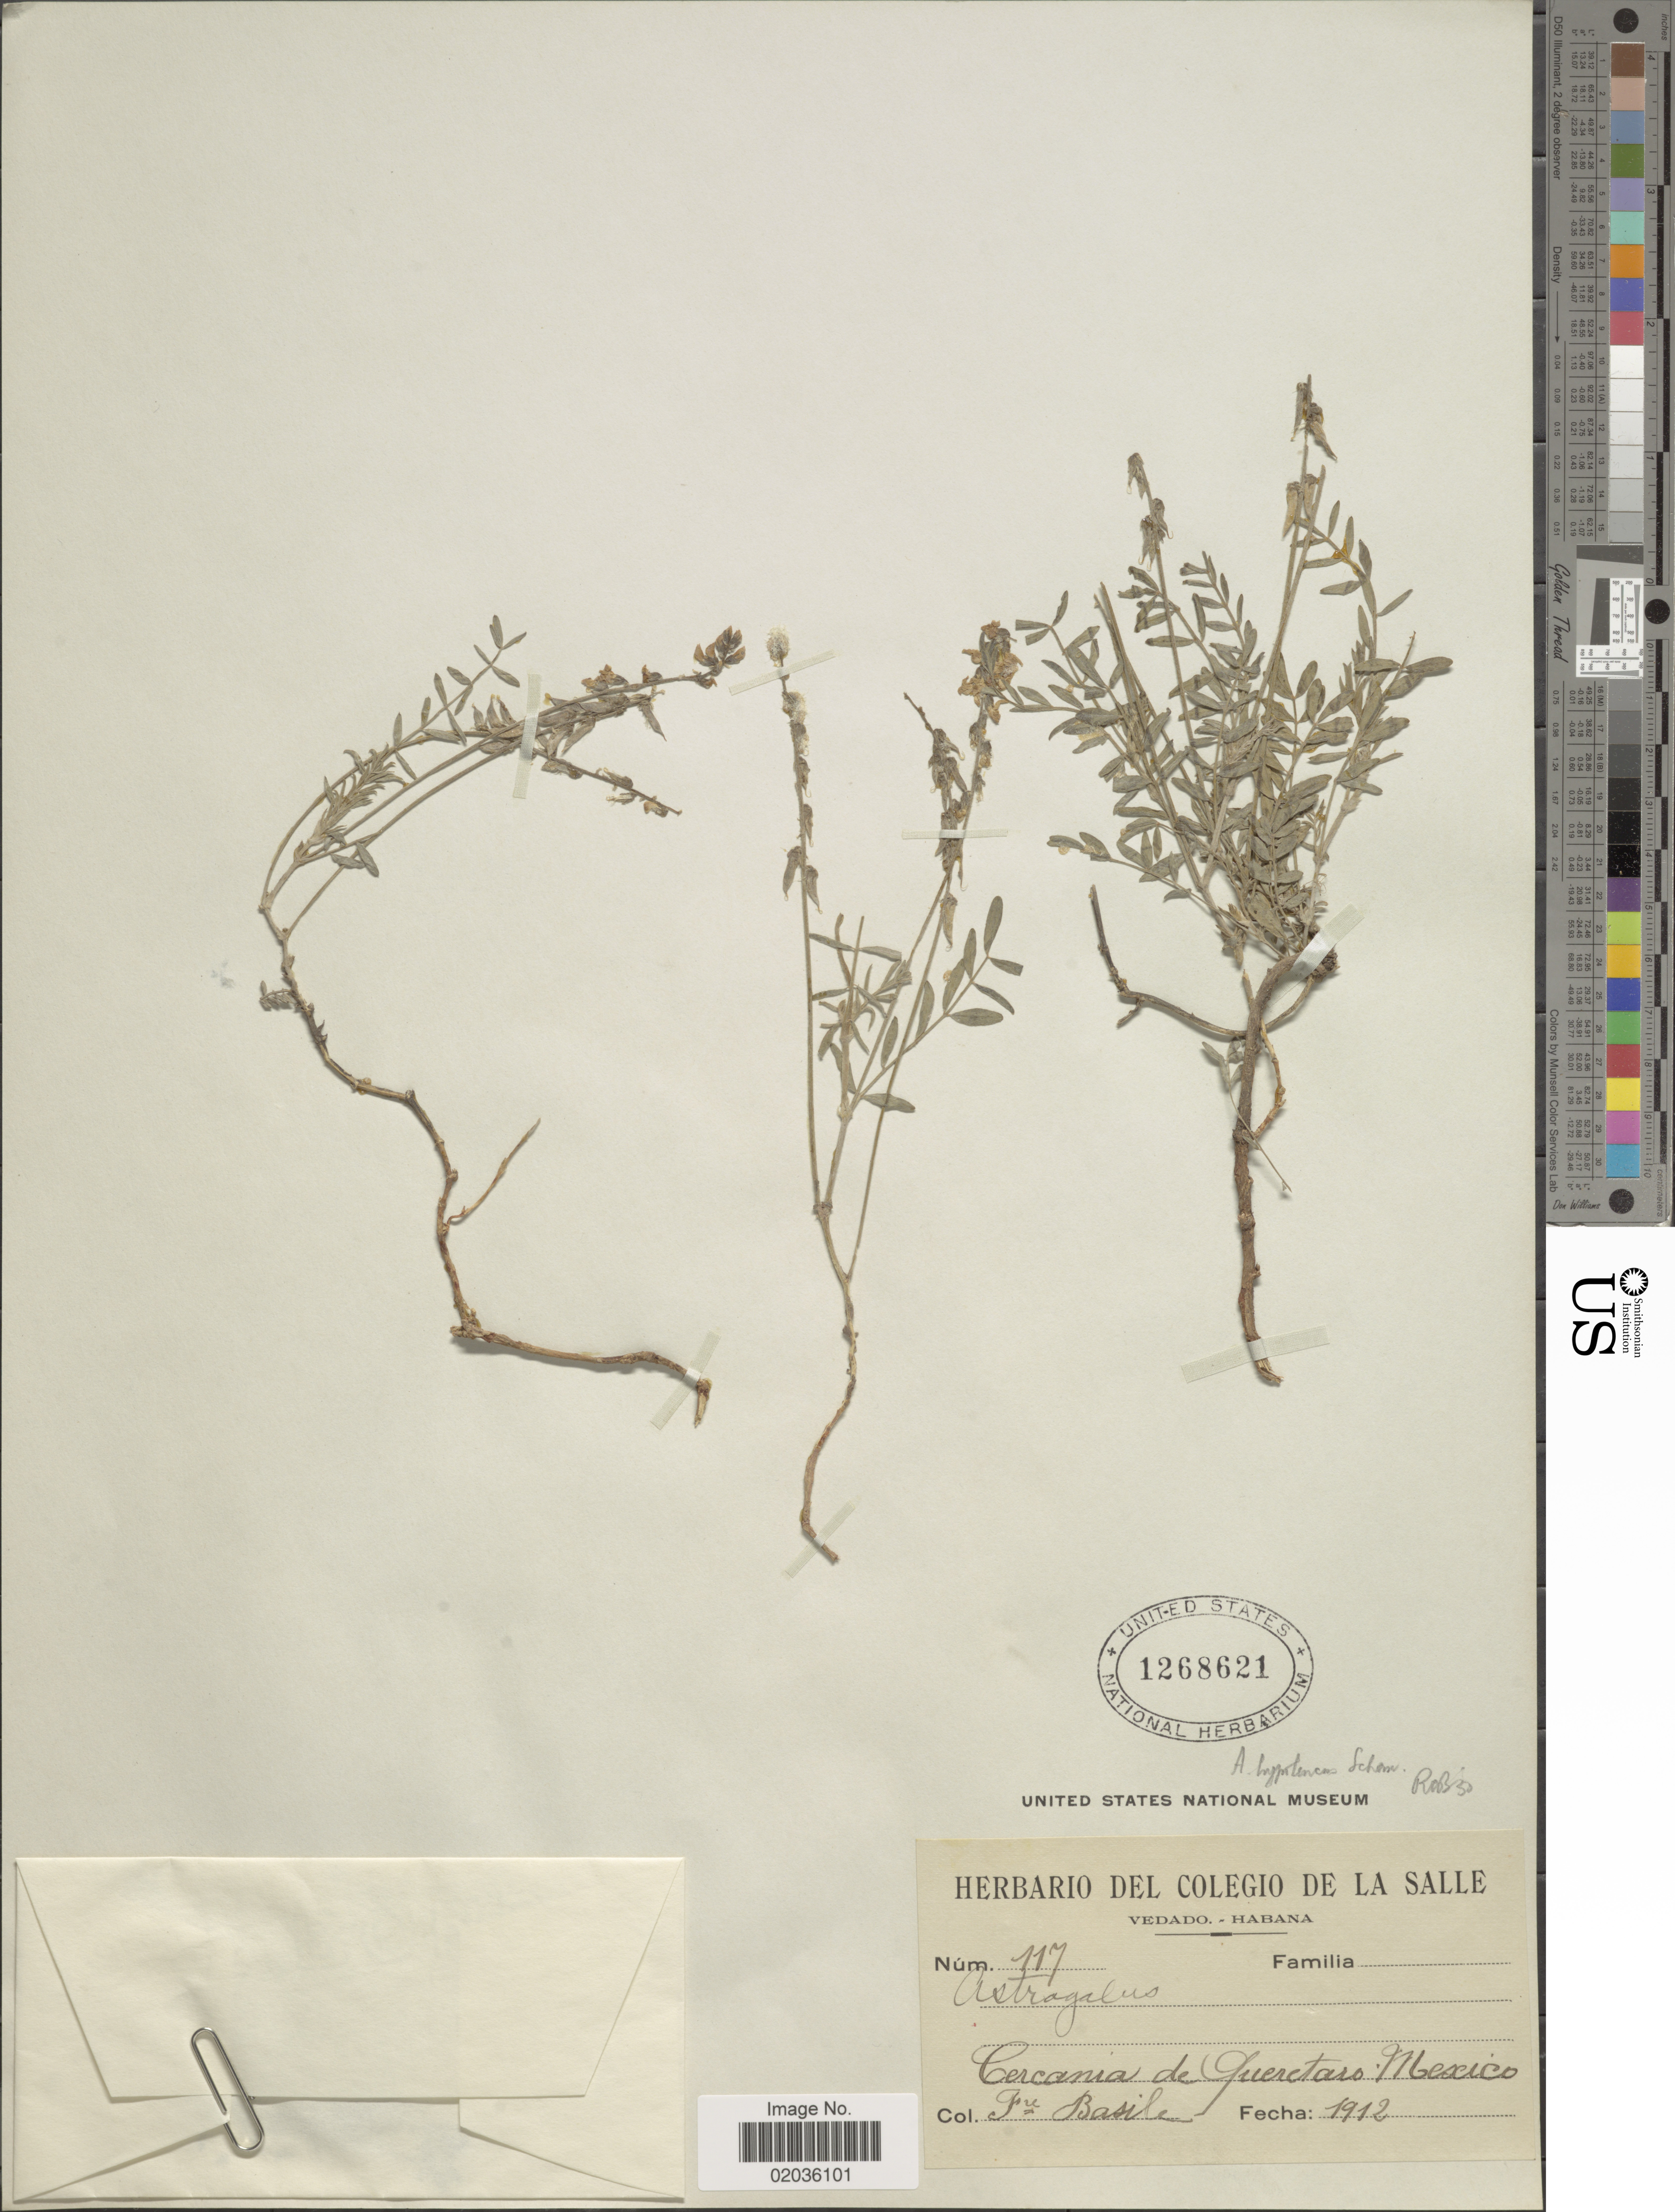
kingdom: Plantae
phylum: Tracheophyta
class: Magnoliopsida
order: Fabales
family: Fabaceae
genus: Astragalus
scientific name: Astragalus hypoleucus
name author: S. Schauer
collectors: F. Basile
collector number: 117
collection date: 1912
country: Mexico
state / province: Querétaro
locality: Cercania de Queretaro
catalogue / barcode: US 1268621